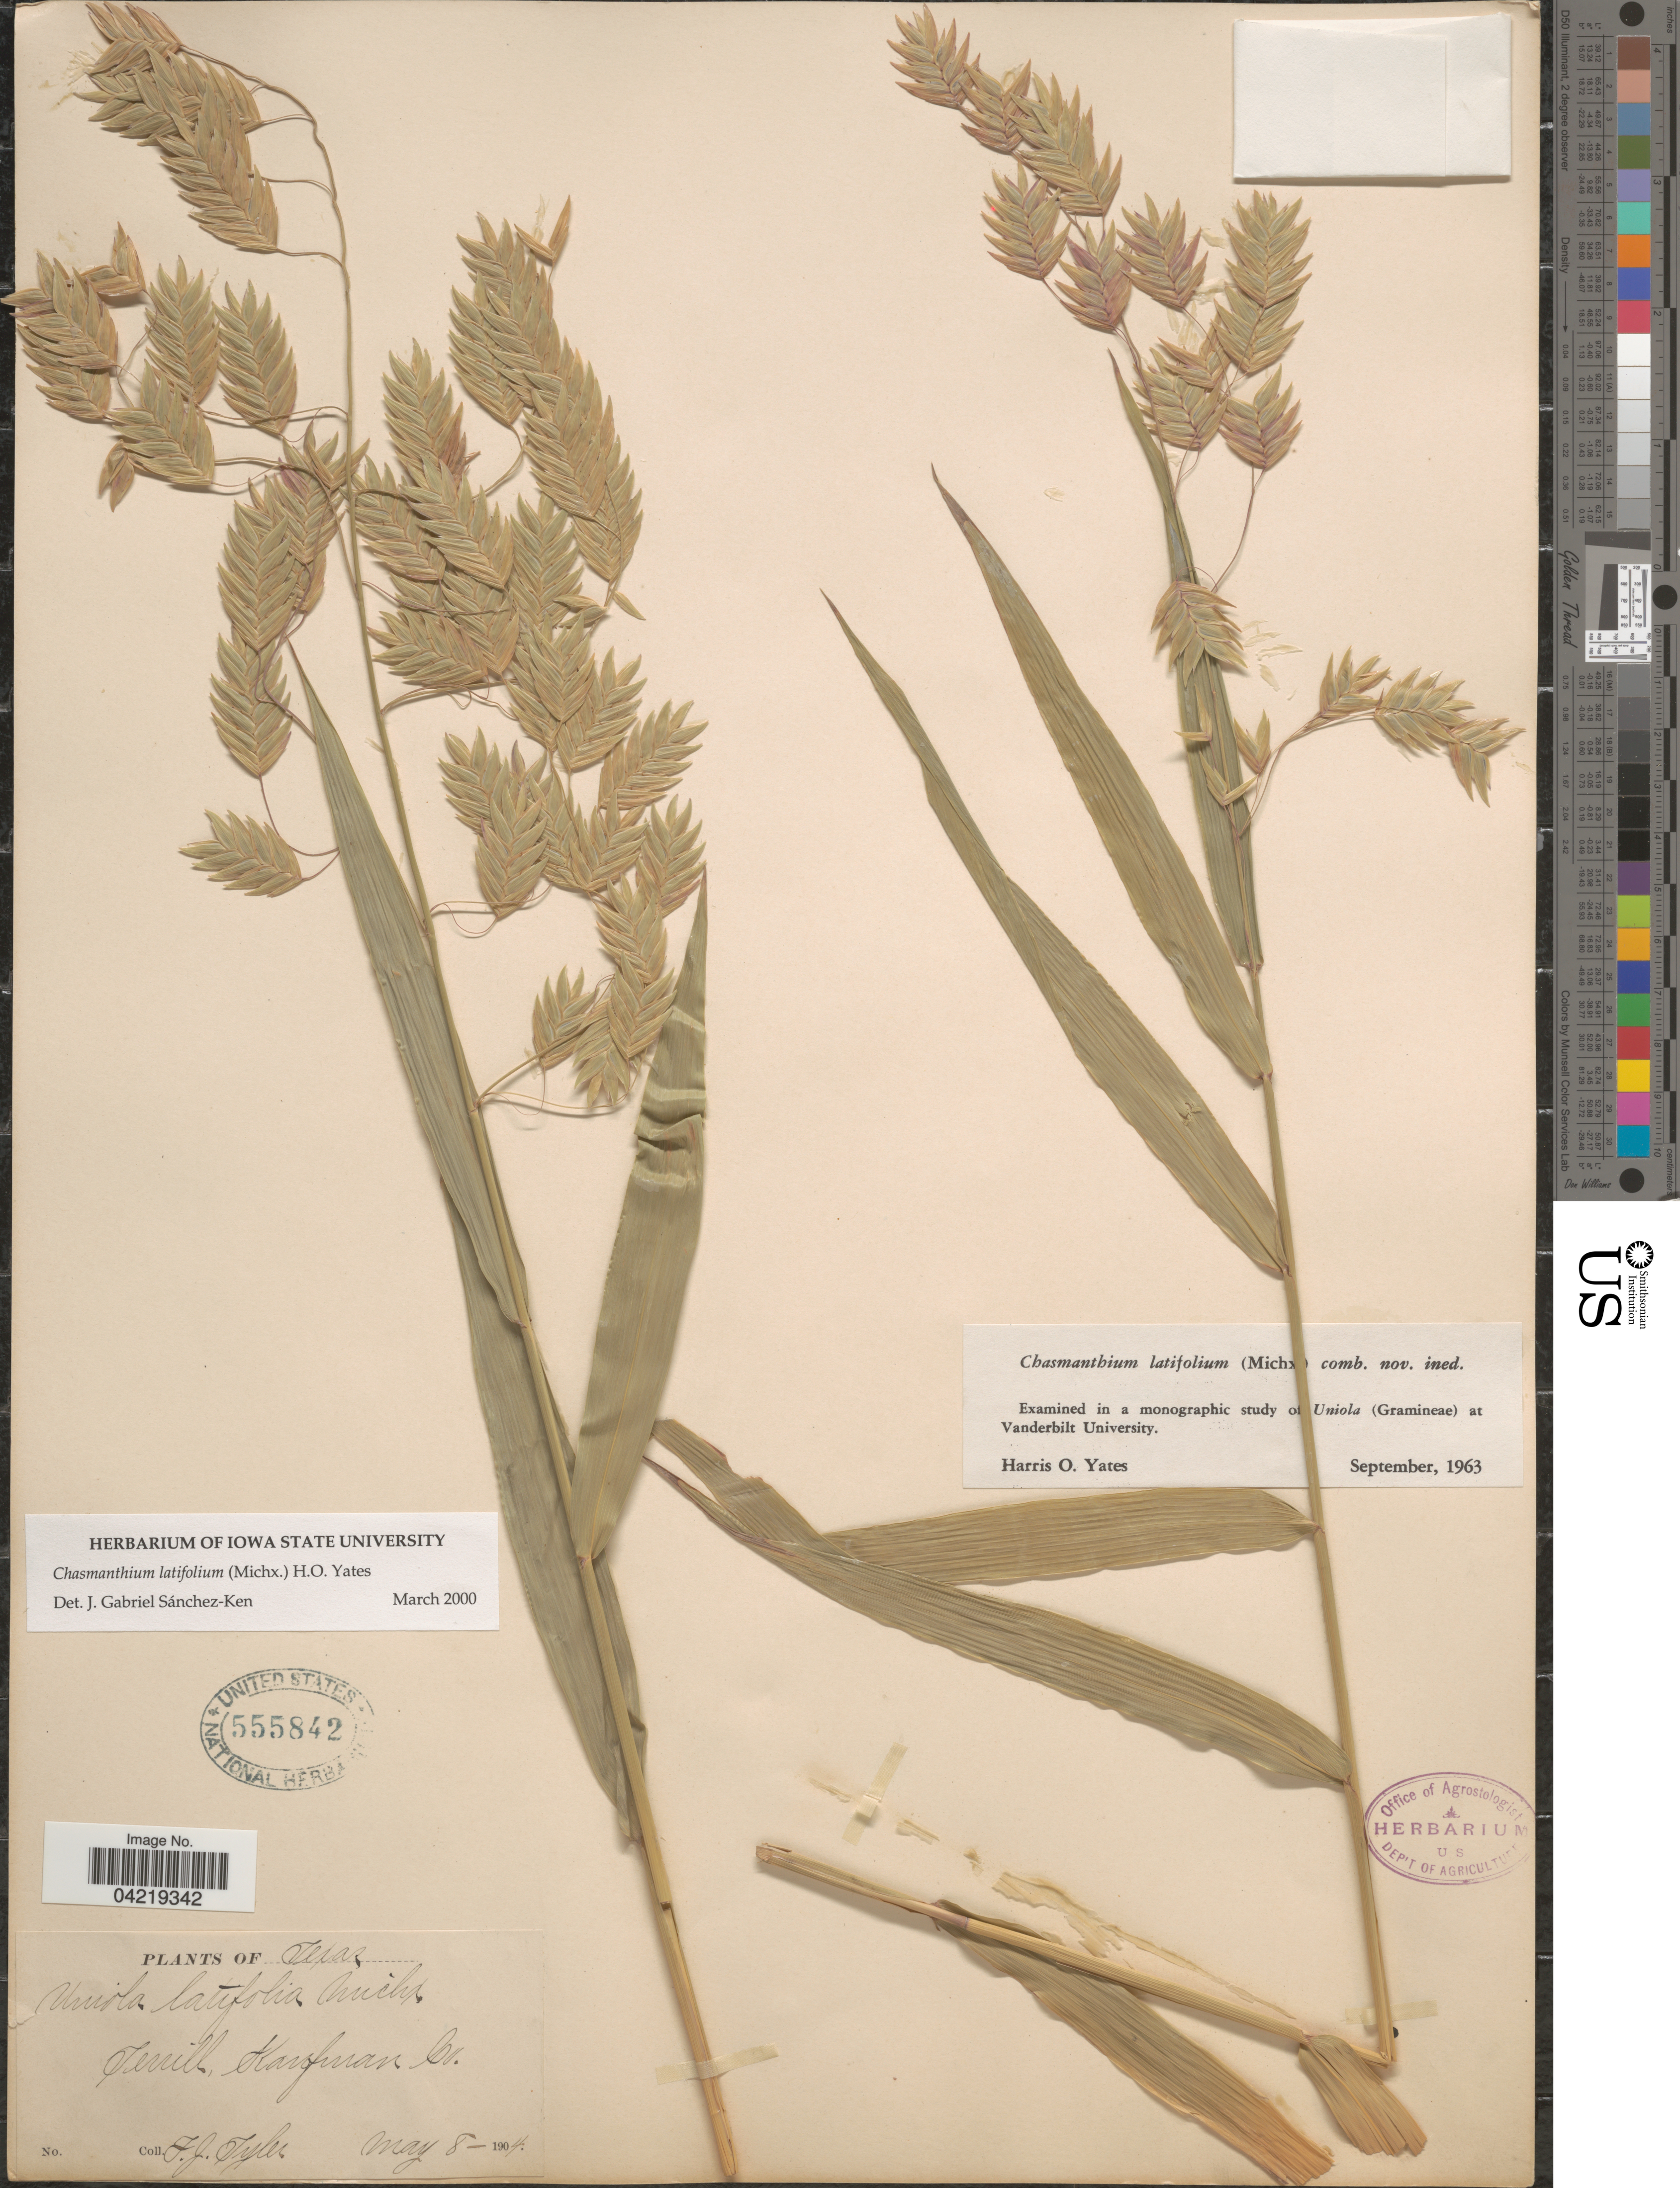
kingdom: Plantae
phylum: Tracheophyta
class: Liliopsida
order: Poales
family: Poaceae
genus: Chasmanthium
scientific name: Chasmanthium latifolium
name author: (Michx.) H.O. Yates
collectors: F. Tyler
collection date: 1904-05-08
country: United States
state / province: Texas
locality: Terrill, Kaufman Co.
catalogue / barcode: US 555842